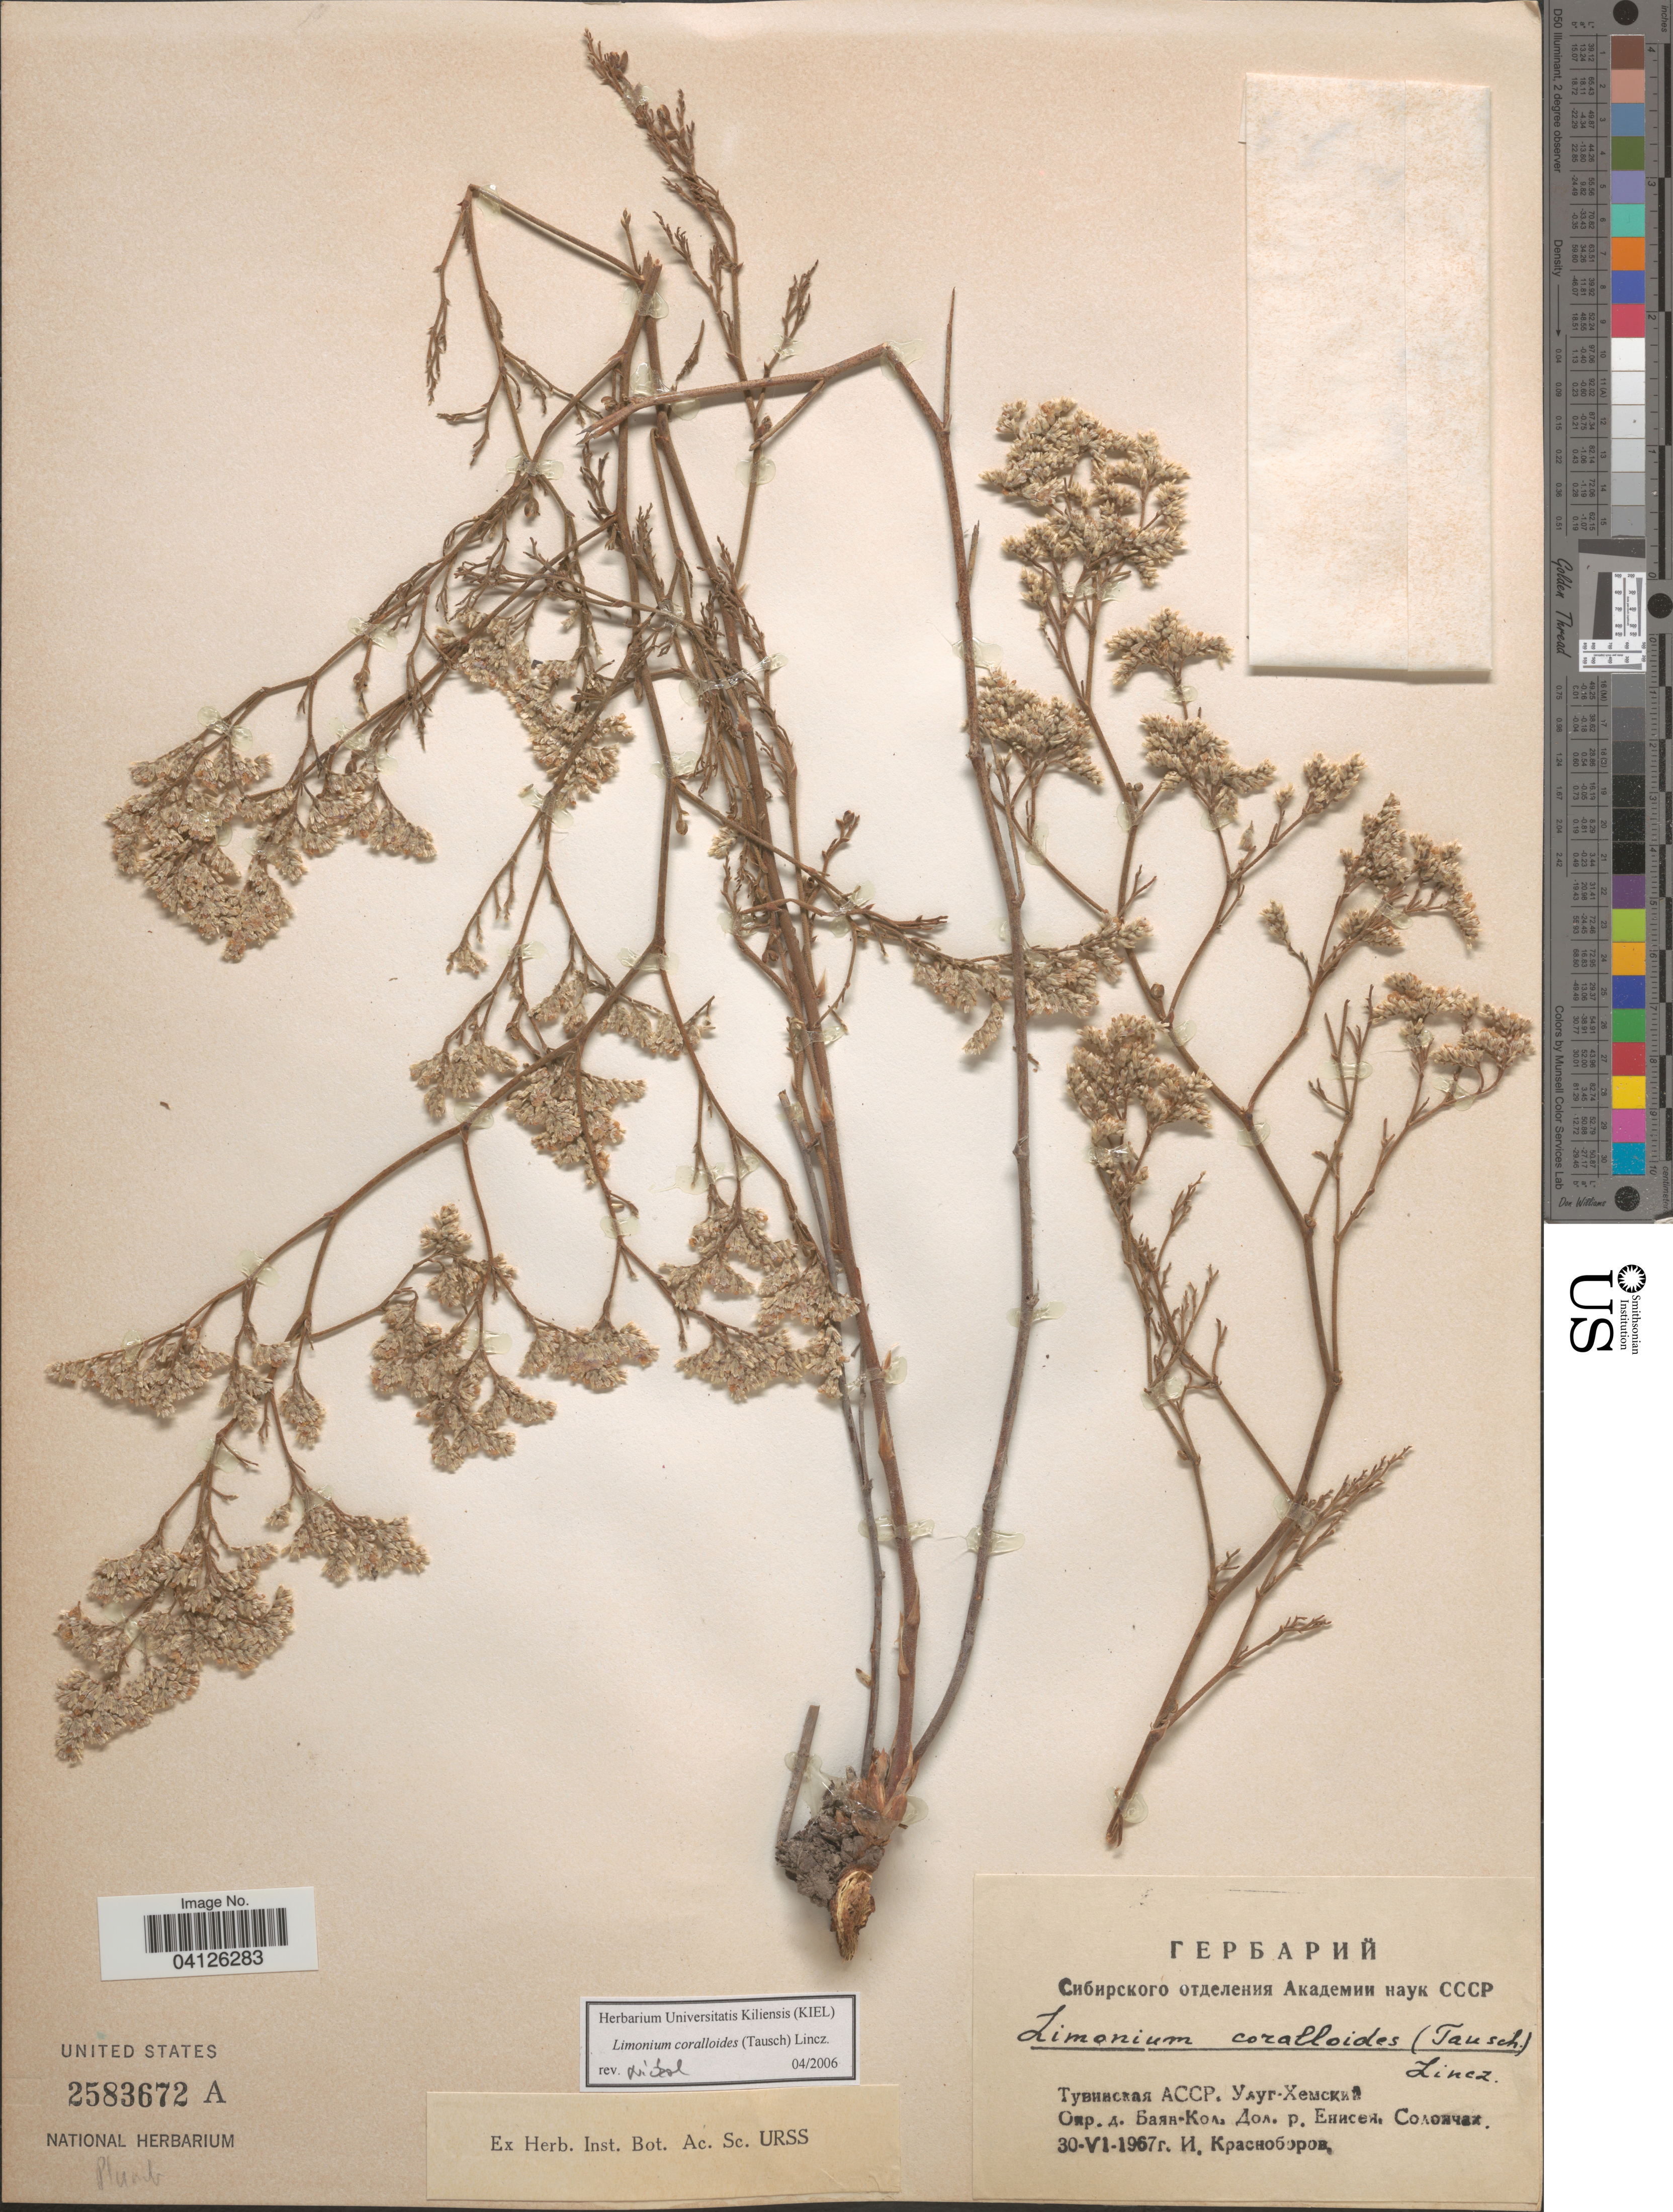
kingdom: Plantae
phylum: Tracheophyta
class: Magnoliopsida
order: Caryophyllales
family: Plumbaginaceae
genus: Limonium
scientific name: Limonium coralloides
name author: (Tausch) Lincz.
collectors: I. Krasnoborov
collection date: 1967-06-30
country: Russian Federation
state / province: Tuva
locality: Ulug-Khem, vicinity of Bayan-Kol, Valley of river Yenisey.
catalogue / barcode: US 2583672A